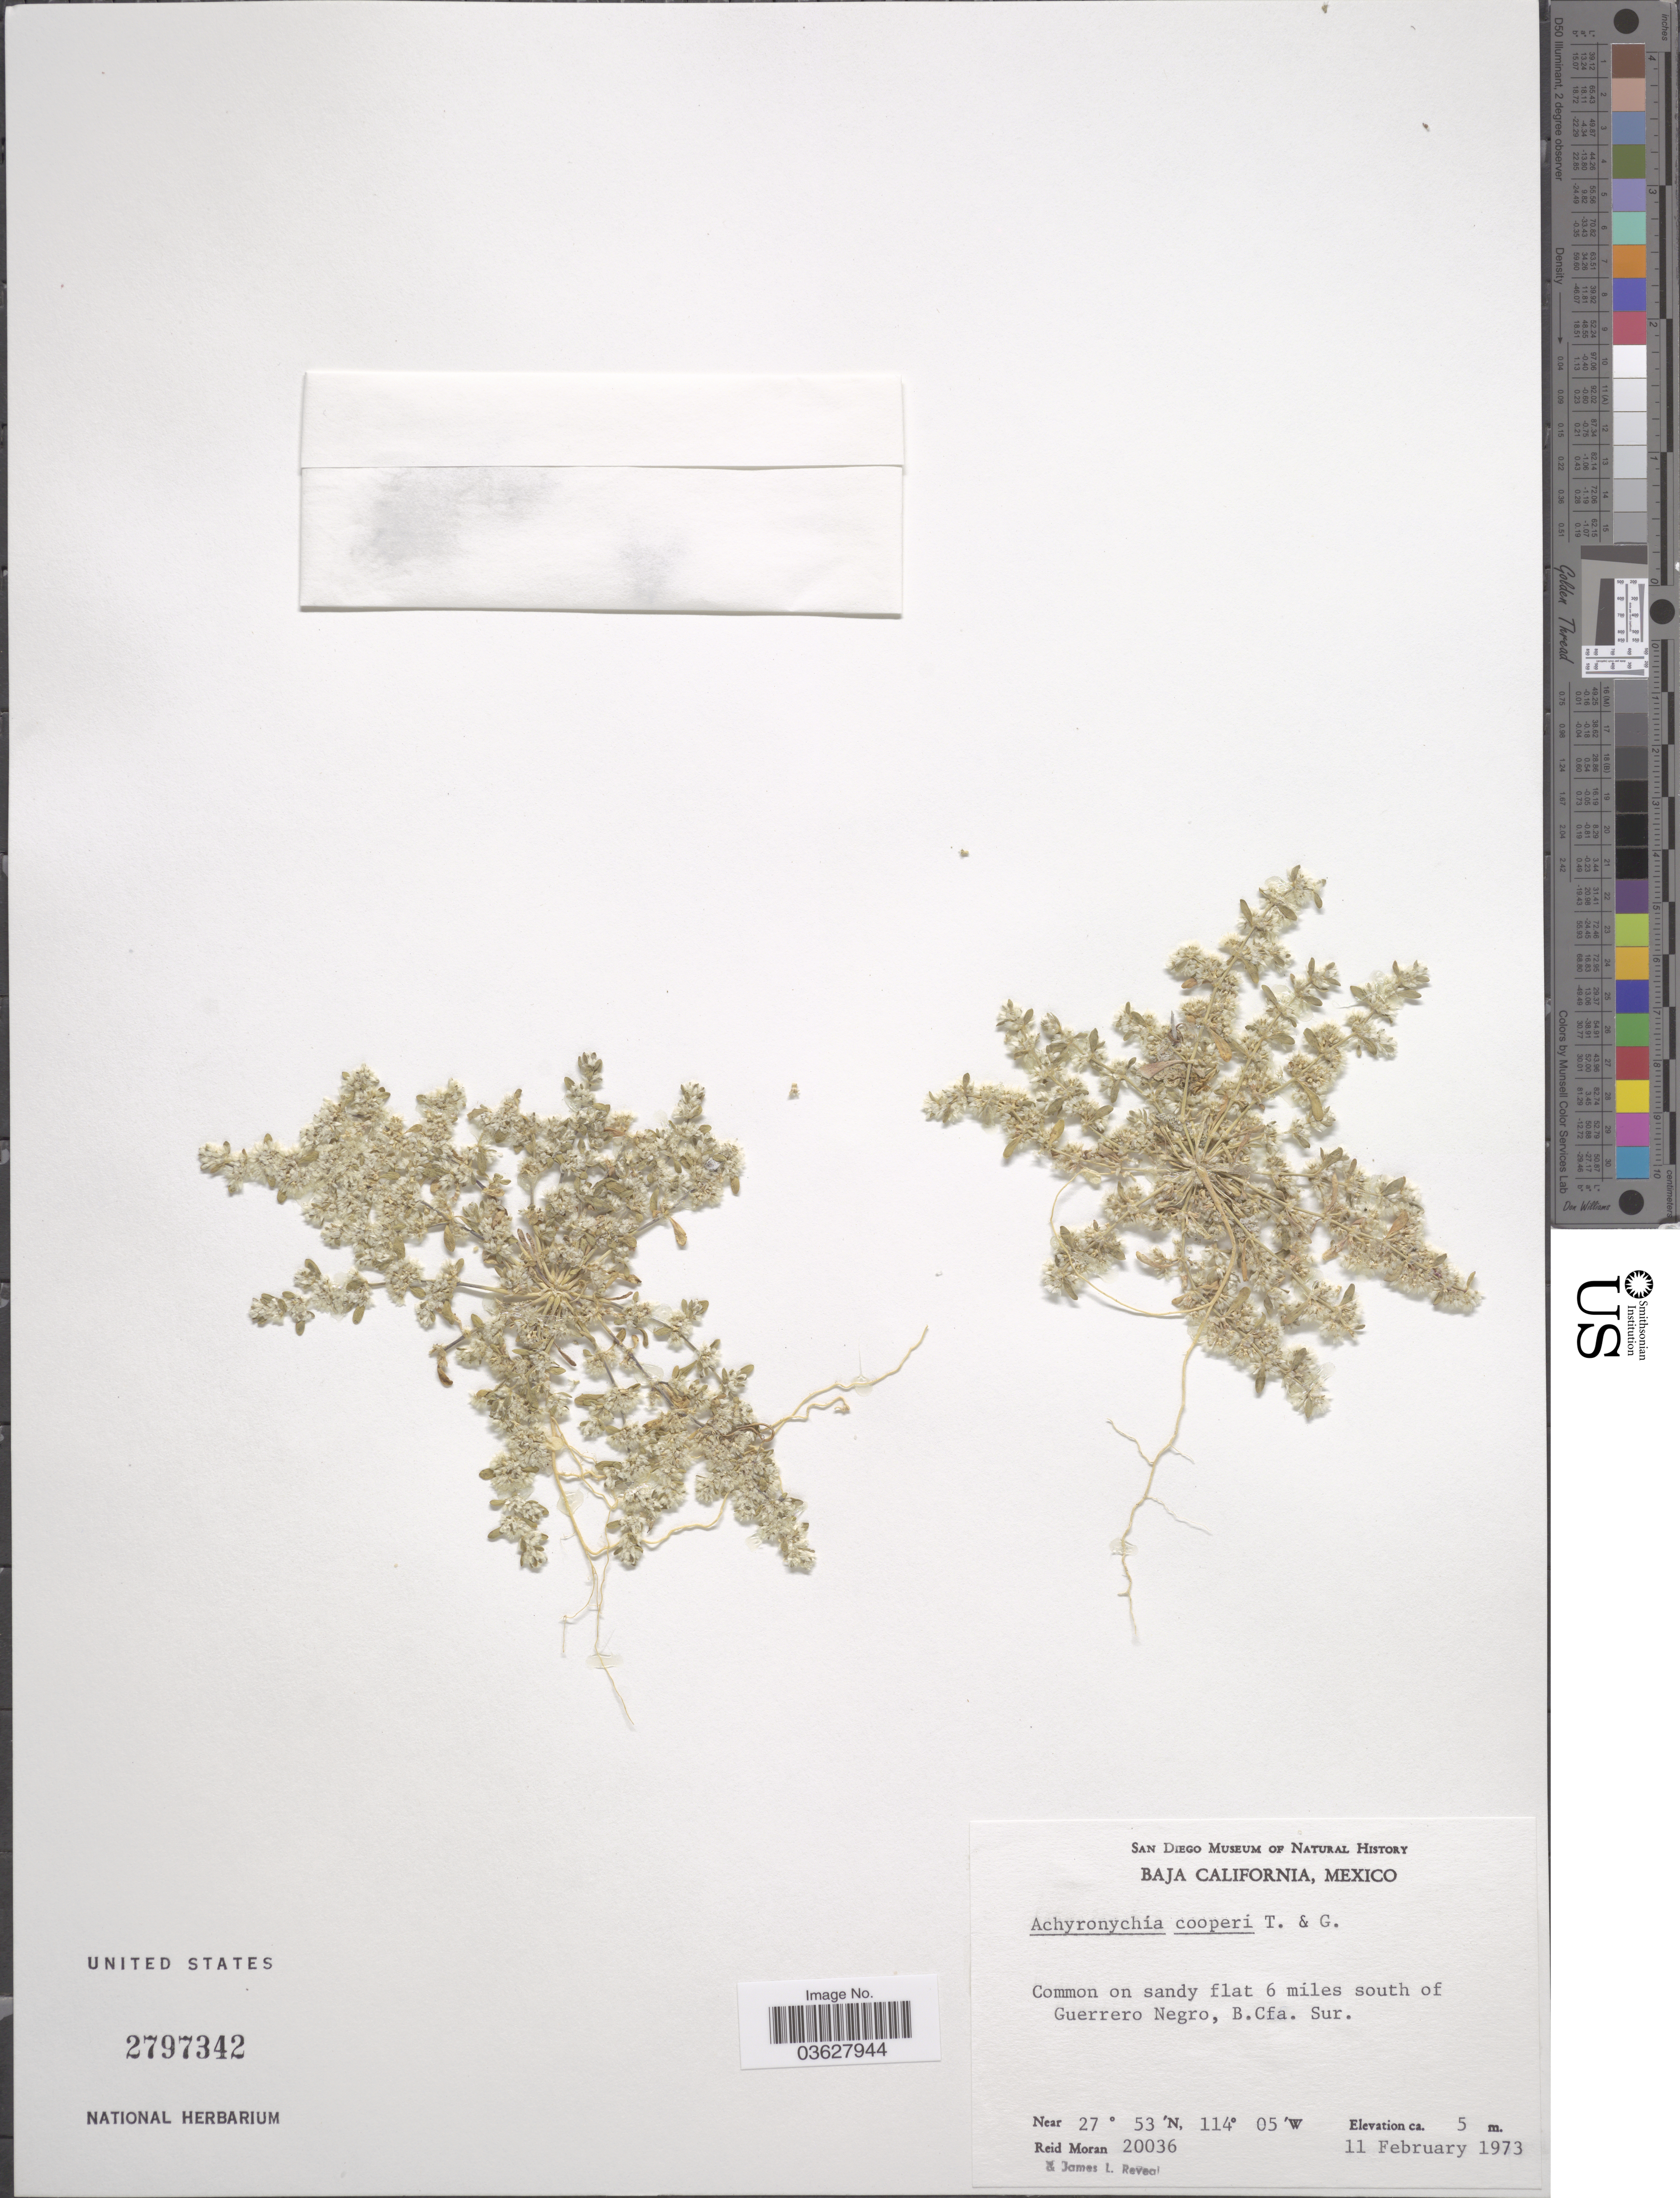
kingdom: Plantae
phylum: Tracheophyta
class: Magnoliopsida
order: Caryophyllales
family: Caryophyllaceae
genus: Achyronychia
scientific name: Achyronychia cooperi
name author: A. Gray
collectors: R. Moran & J. L. Reveal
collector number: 20036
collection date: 1973-02-11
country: Mexico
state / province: Baja California Sur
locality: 6 miles south of Guerrero Negro, B.Cfa. Sur.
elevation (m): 5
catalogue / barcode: US 2797342